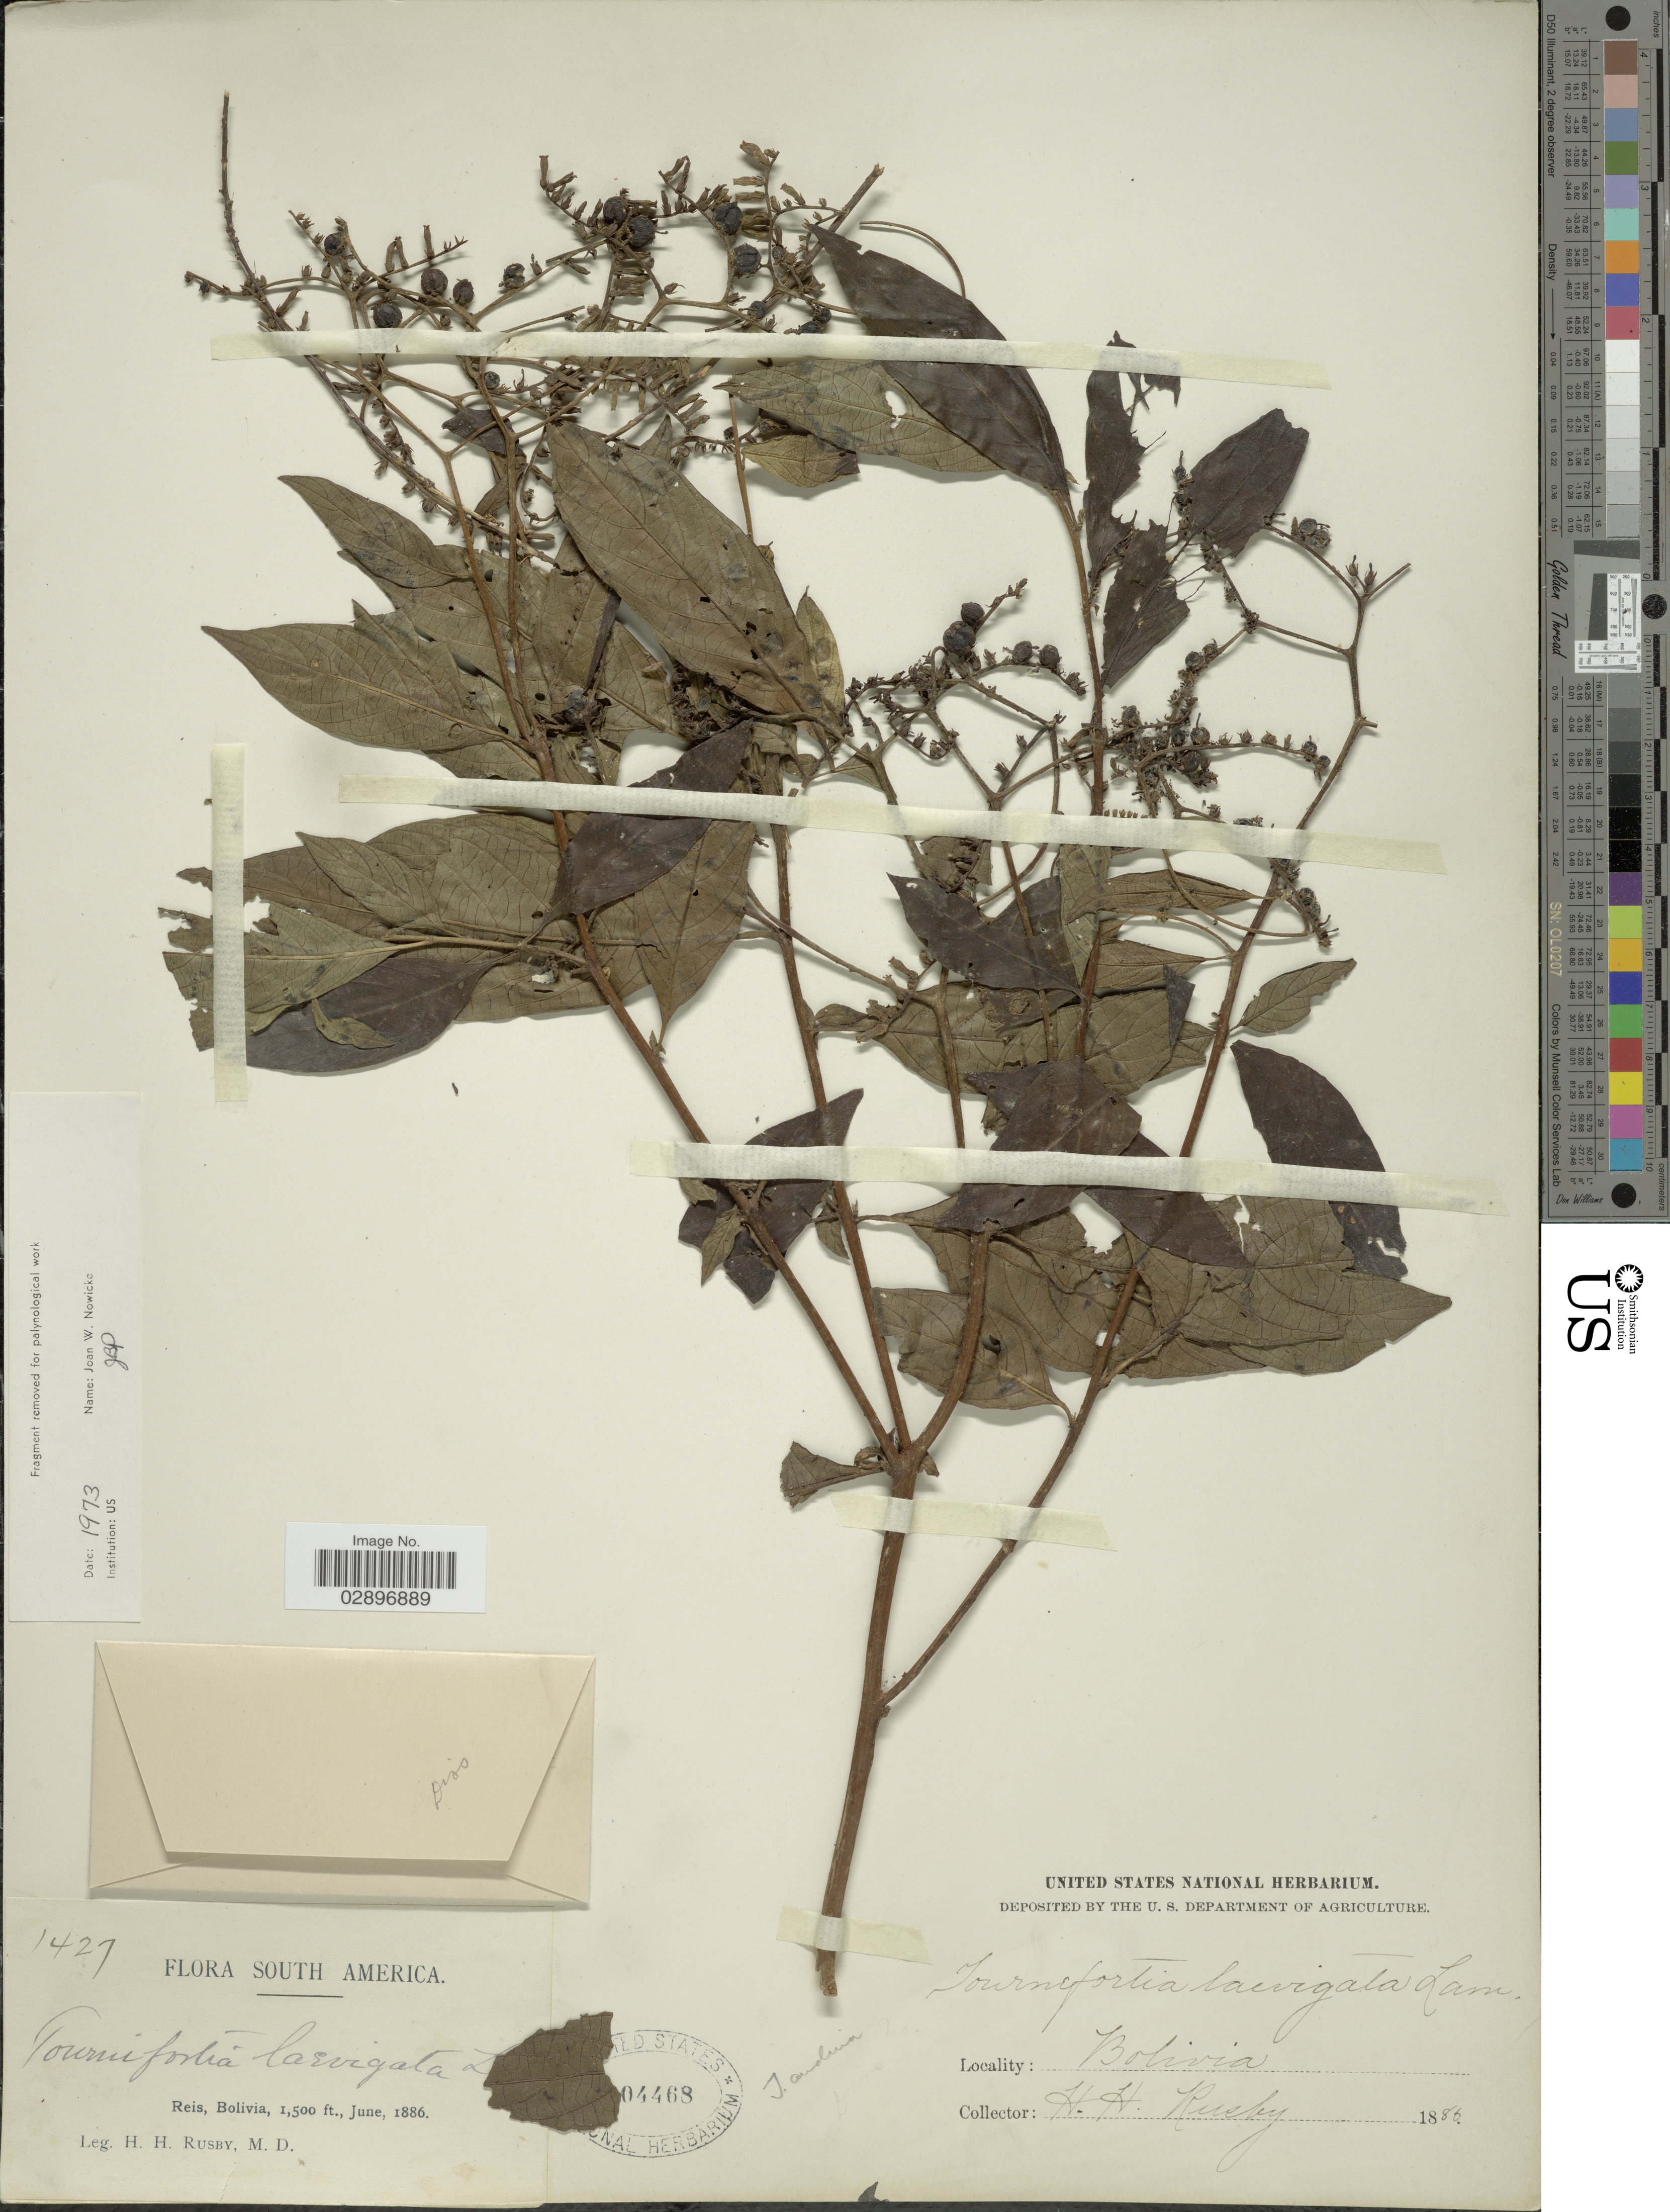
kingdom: Plantae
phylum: Tracheophyta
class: Magnoliopsida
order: Boraginales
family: Heliotropiaceae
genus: Tournefortia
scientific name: Tournefortia andina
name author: Britton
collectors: H. H. Rusby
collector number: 1427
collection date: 1886-06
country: Bolivia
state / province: Pando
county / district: Nicolas Suarez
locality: Reis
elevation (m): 457